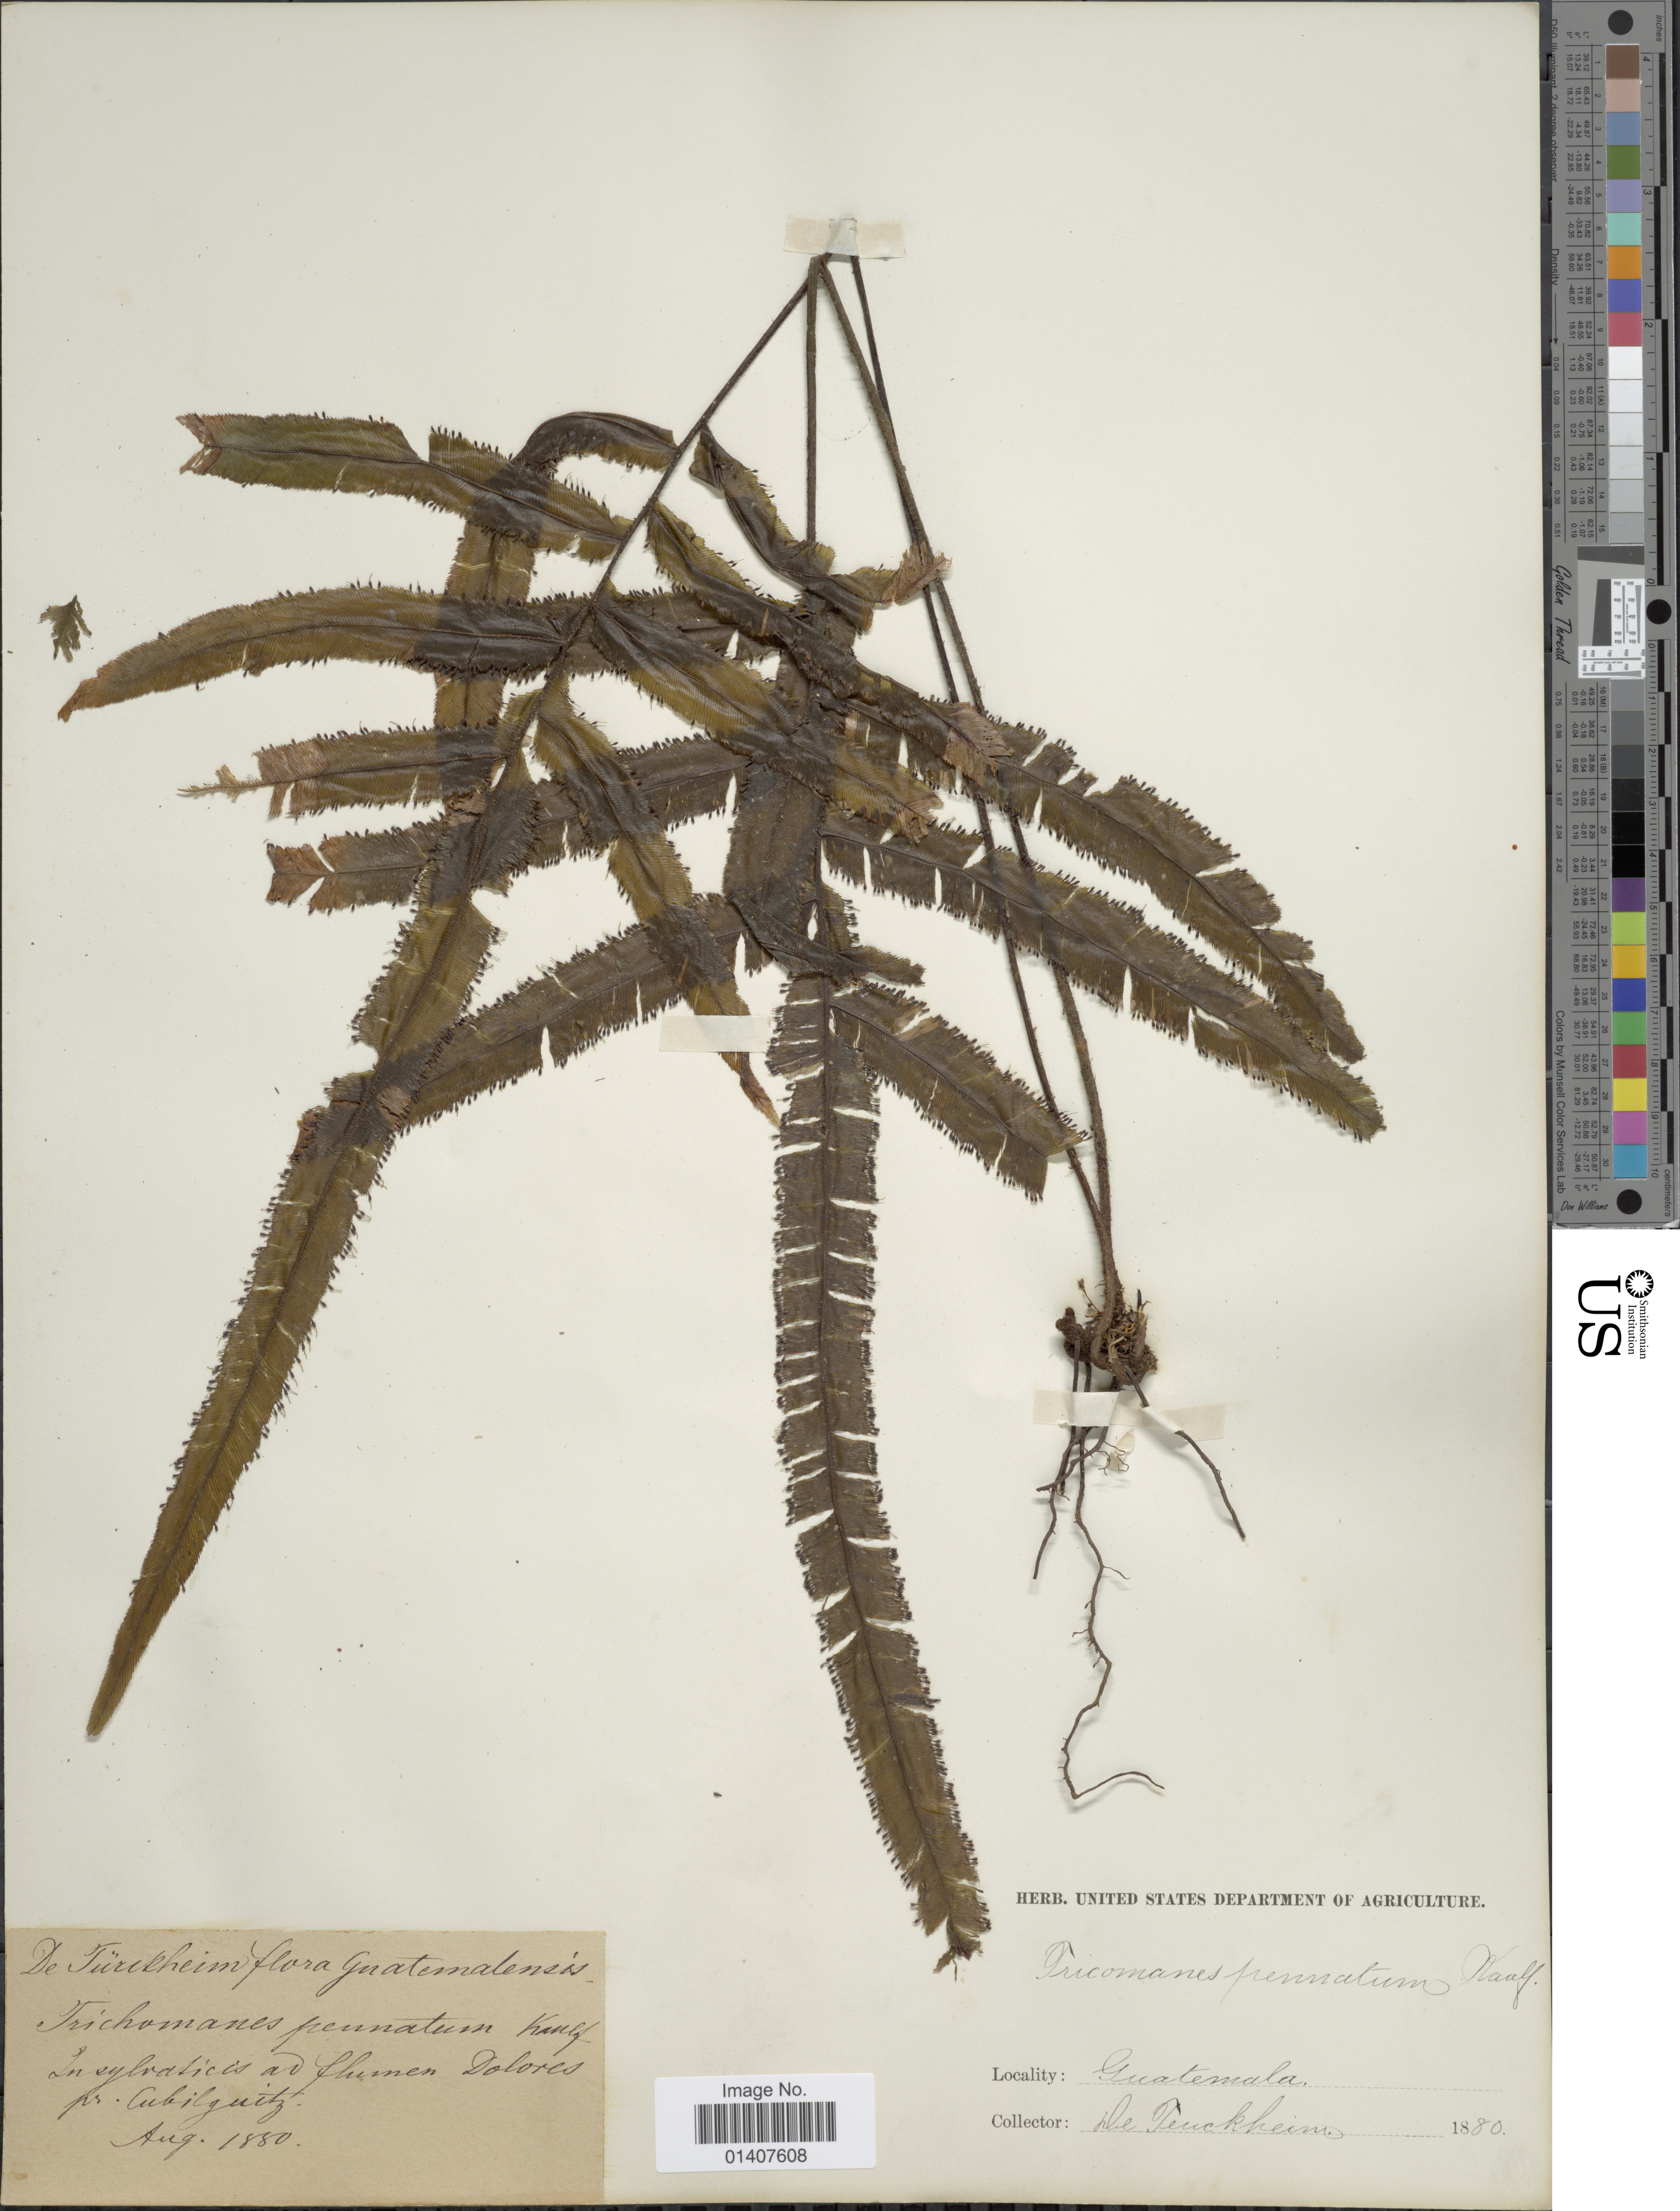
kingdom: Plantae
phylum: Tracheophyta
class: Polypodiopsida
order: Hymenophyllales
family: Hymenophyllaceae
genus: Trichomanes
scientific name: Trichomanes pinnatum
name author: Hedw.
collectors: H. von Türckheim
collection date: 1880-08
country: Guatemala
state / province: Alta Verapaz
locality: In sylvaticis ad flumen Dolores pr. Cubilgüitz [in the woods at the Dolores river near Cubilgüitz]